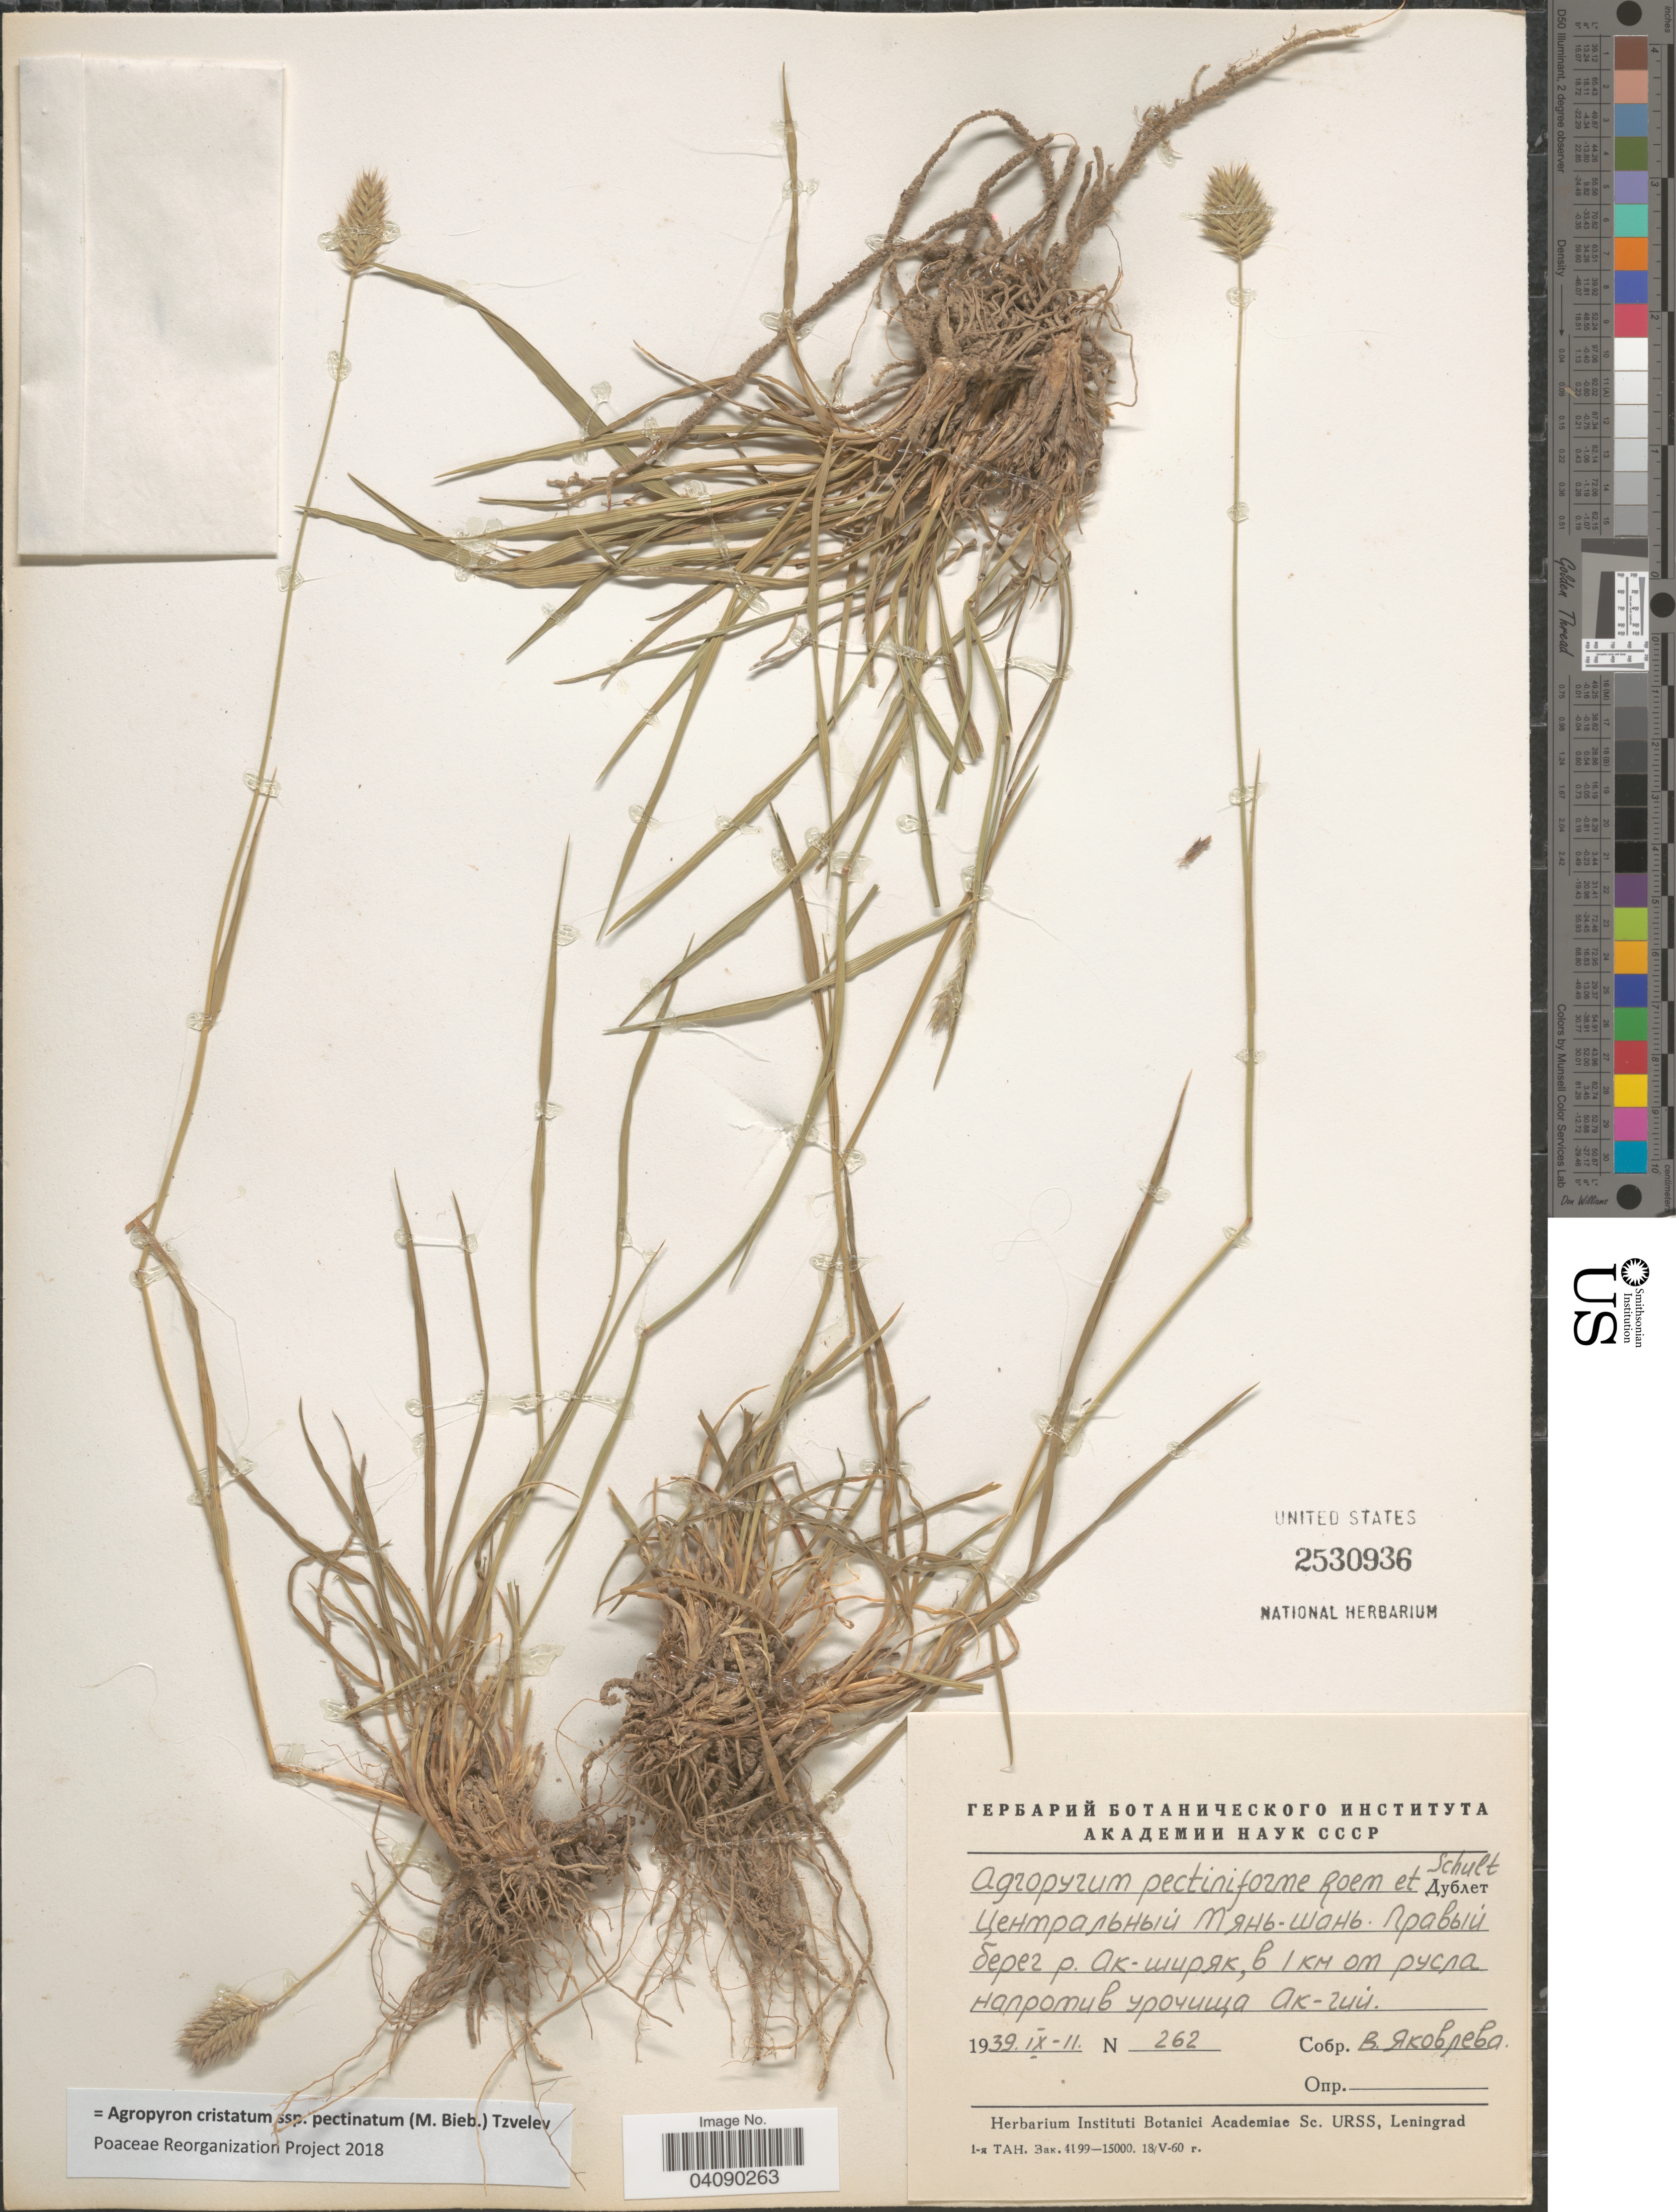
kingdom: Plantae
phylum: Tracheophyta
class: Liliopsida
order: Poales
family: Poaceae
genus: Agropyron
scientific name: Agropyron cristatum subsp. pectinatum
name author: (M. Bieb.) Tzvelev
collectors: V. Yakovleva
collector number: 262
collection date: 1939-09-11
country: Kyrgyzstan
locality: Central Tian Shan Mts, righr shore of river Ak-shiryak, opposite of Ak-Giy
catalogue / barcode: US 2530936